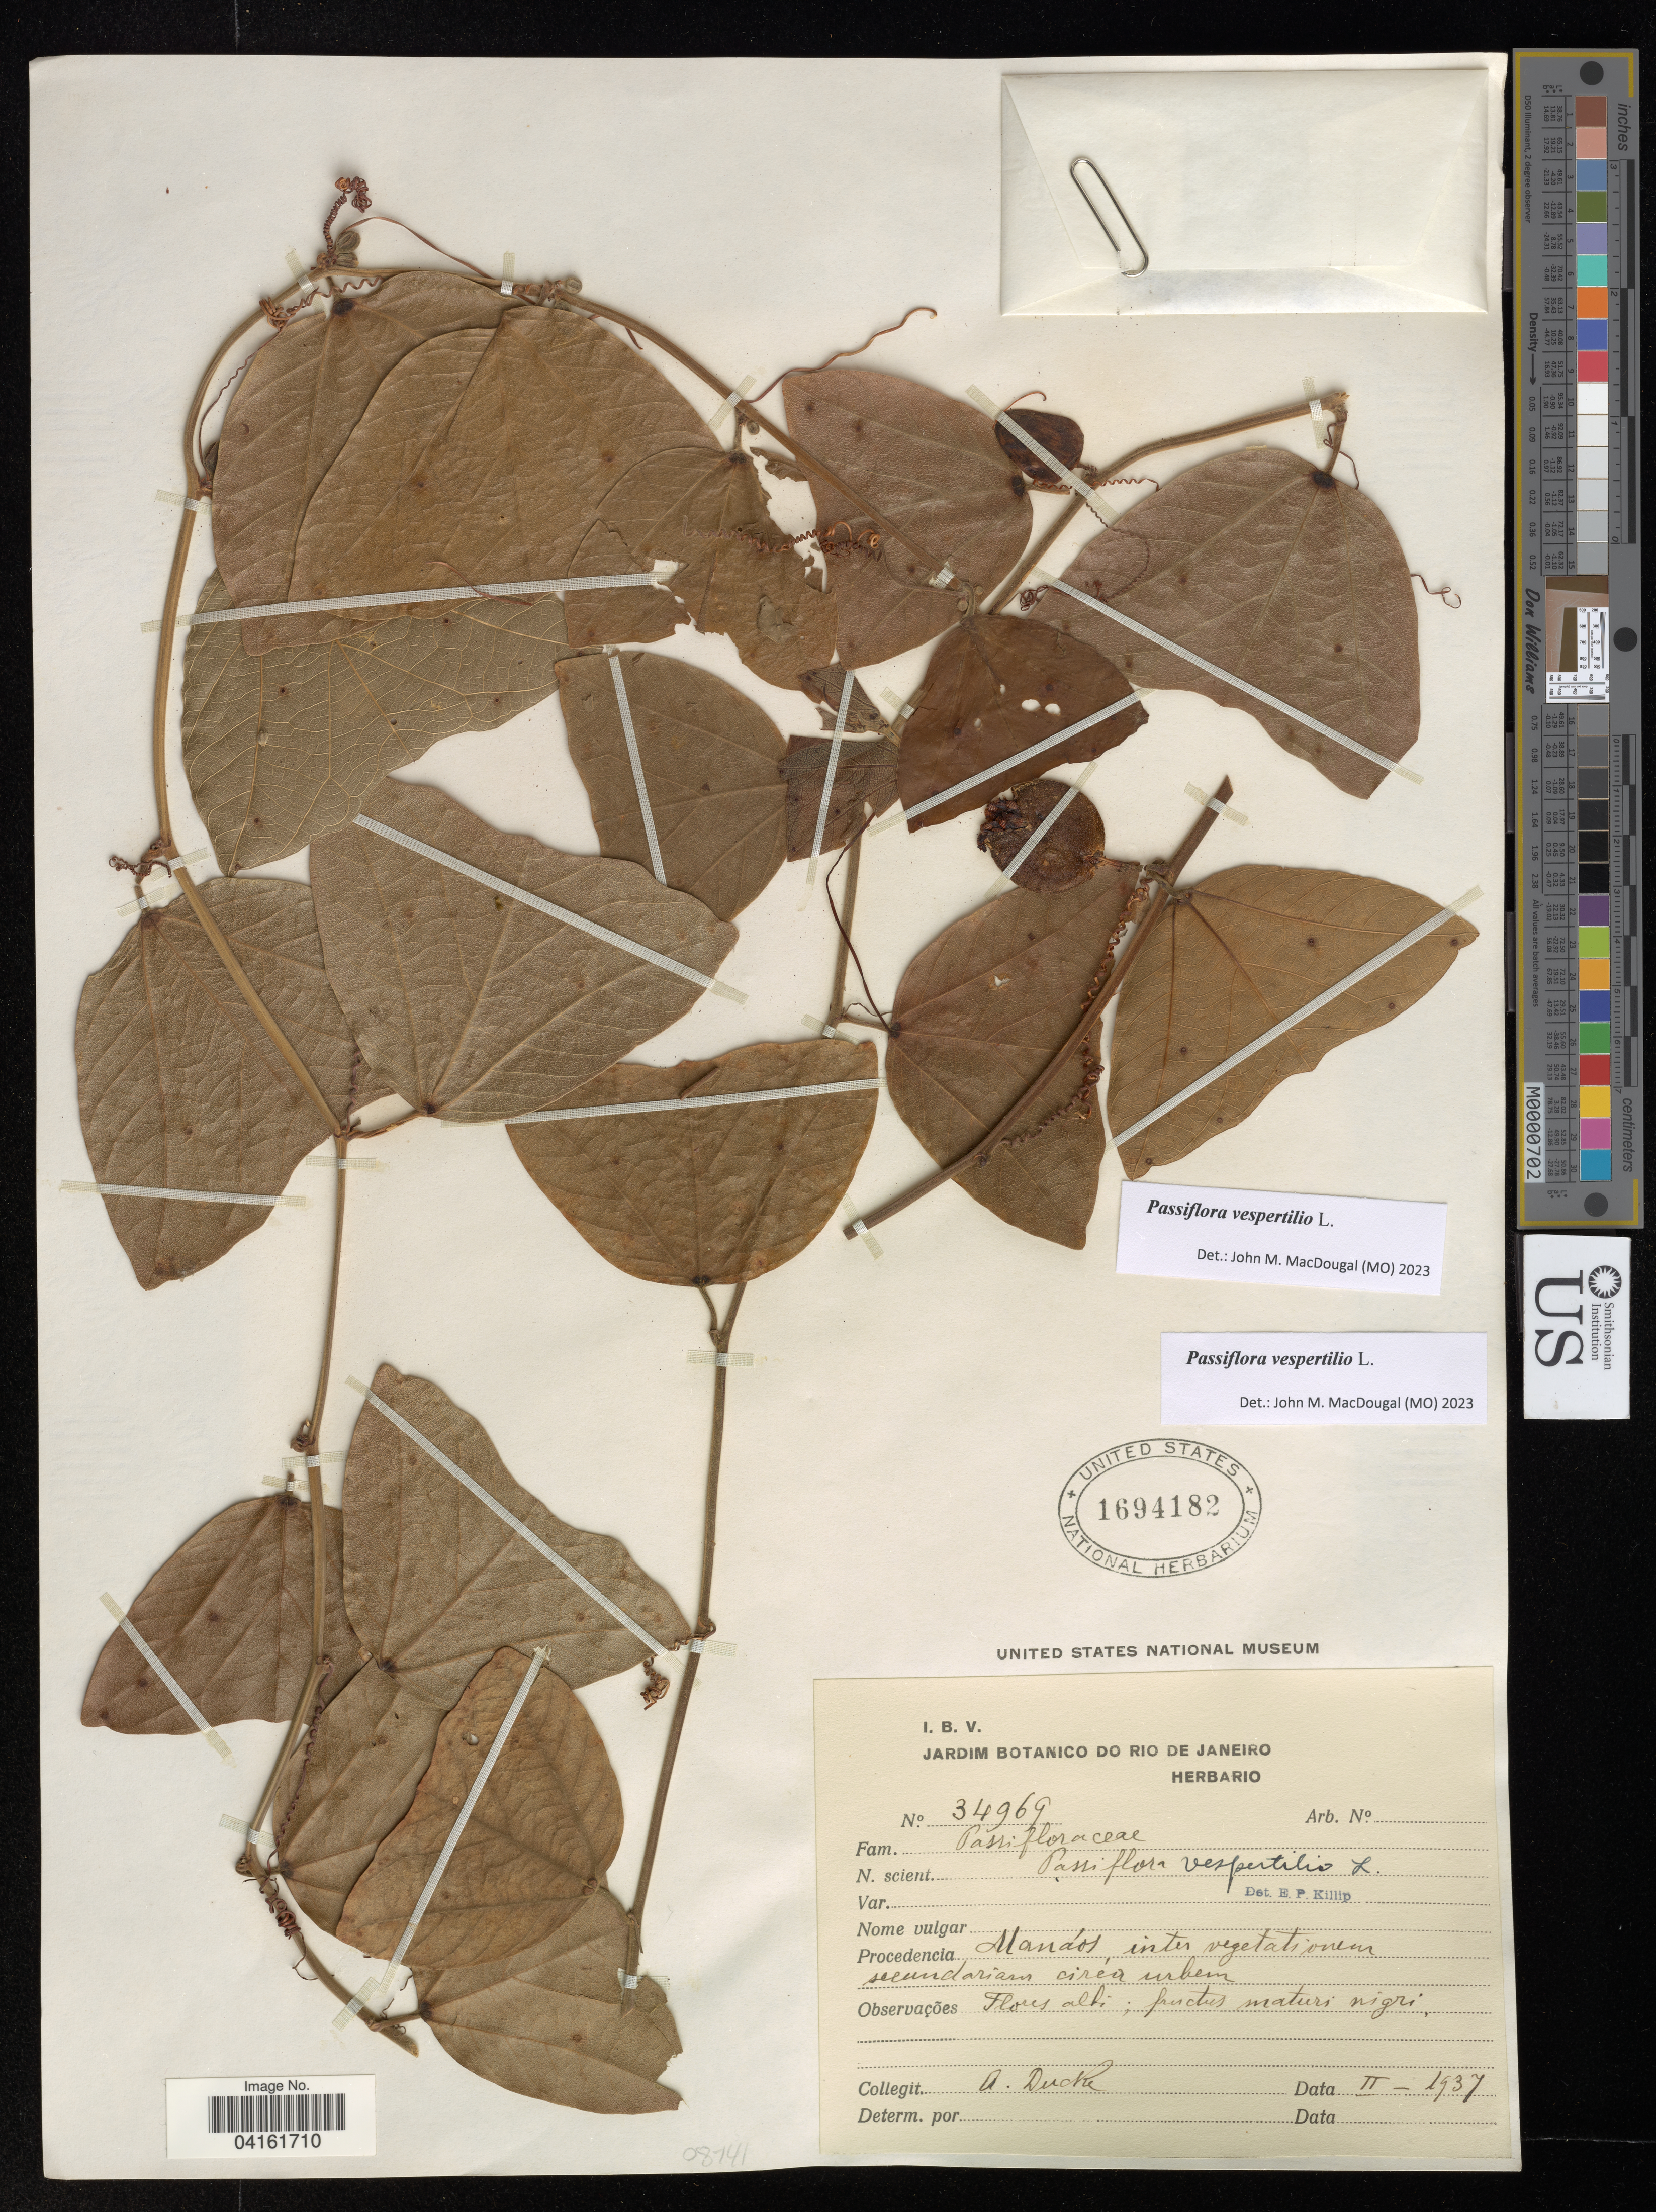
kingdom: Plantae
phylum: Tracheophyta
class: Magnoliopsida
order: Malpighiales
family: Passifloraceae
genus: Passiflora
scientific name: Passiflora vespertilio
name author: L.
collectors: A. Ducke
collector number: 34969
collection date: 1937-02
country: Brazil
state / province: Amazonas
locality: Procedencia Manáus.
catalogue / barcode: US 1694182